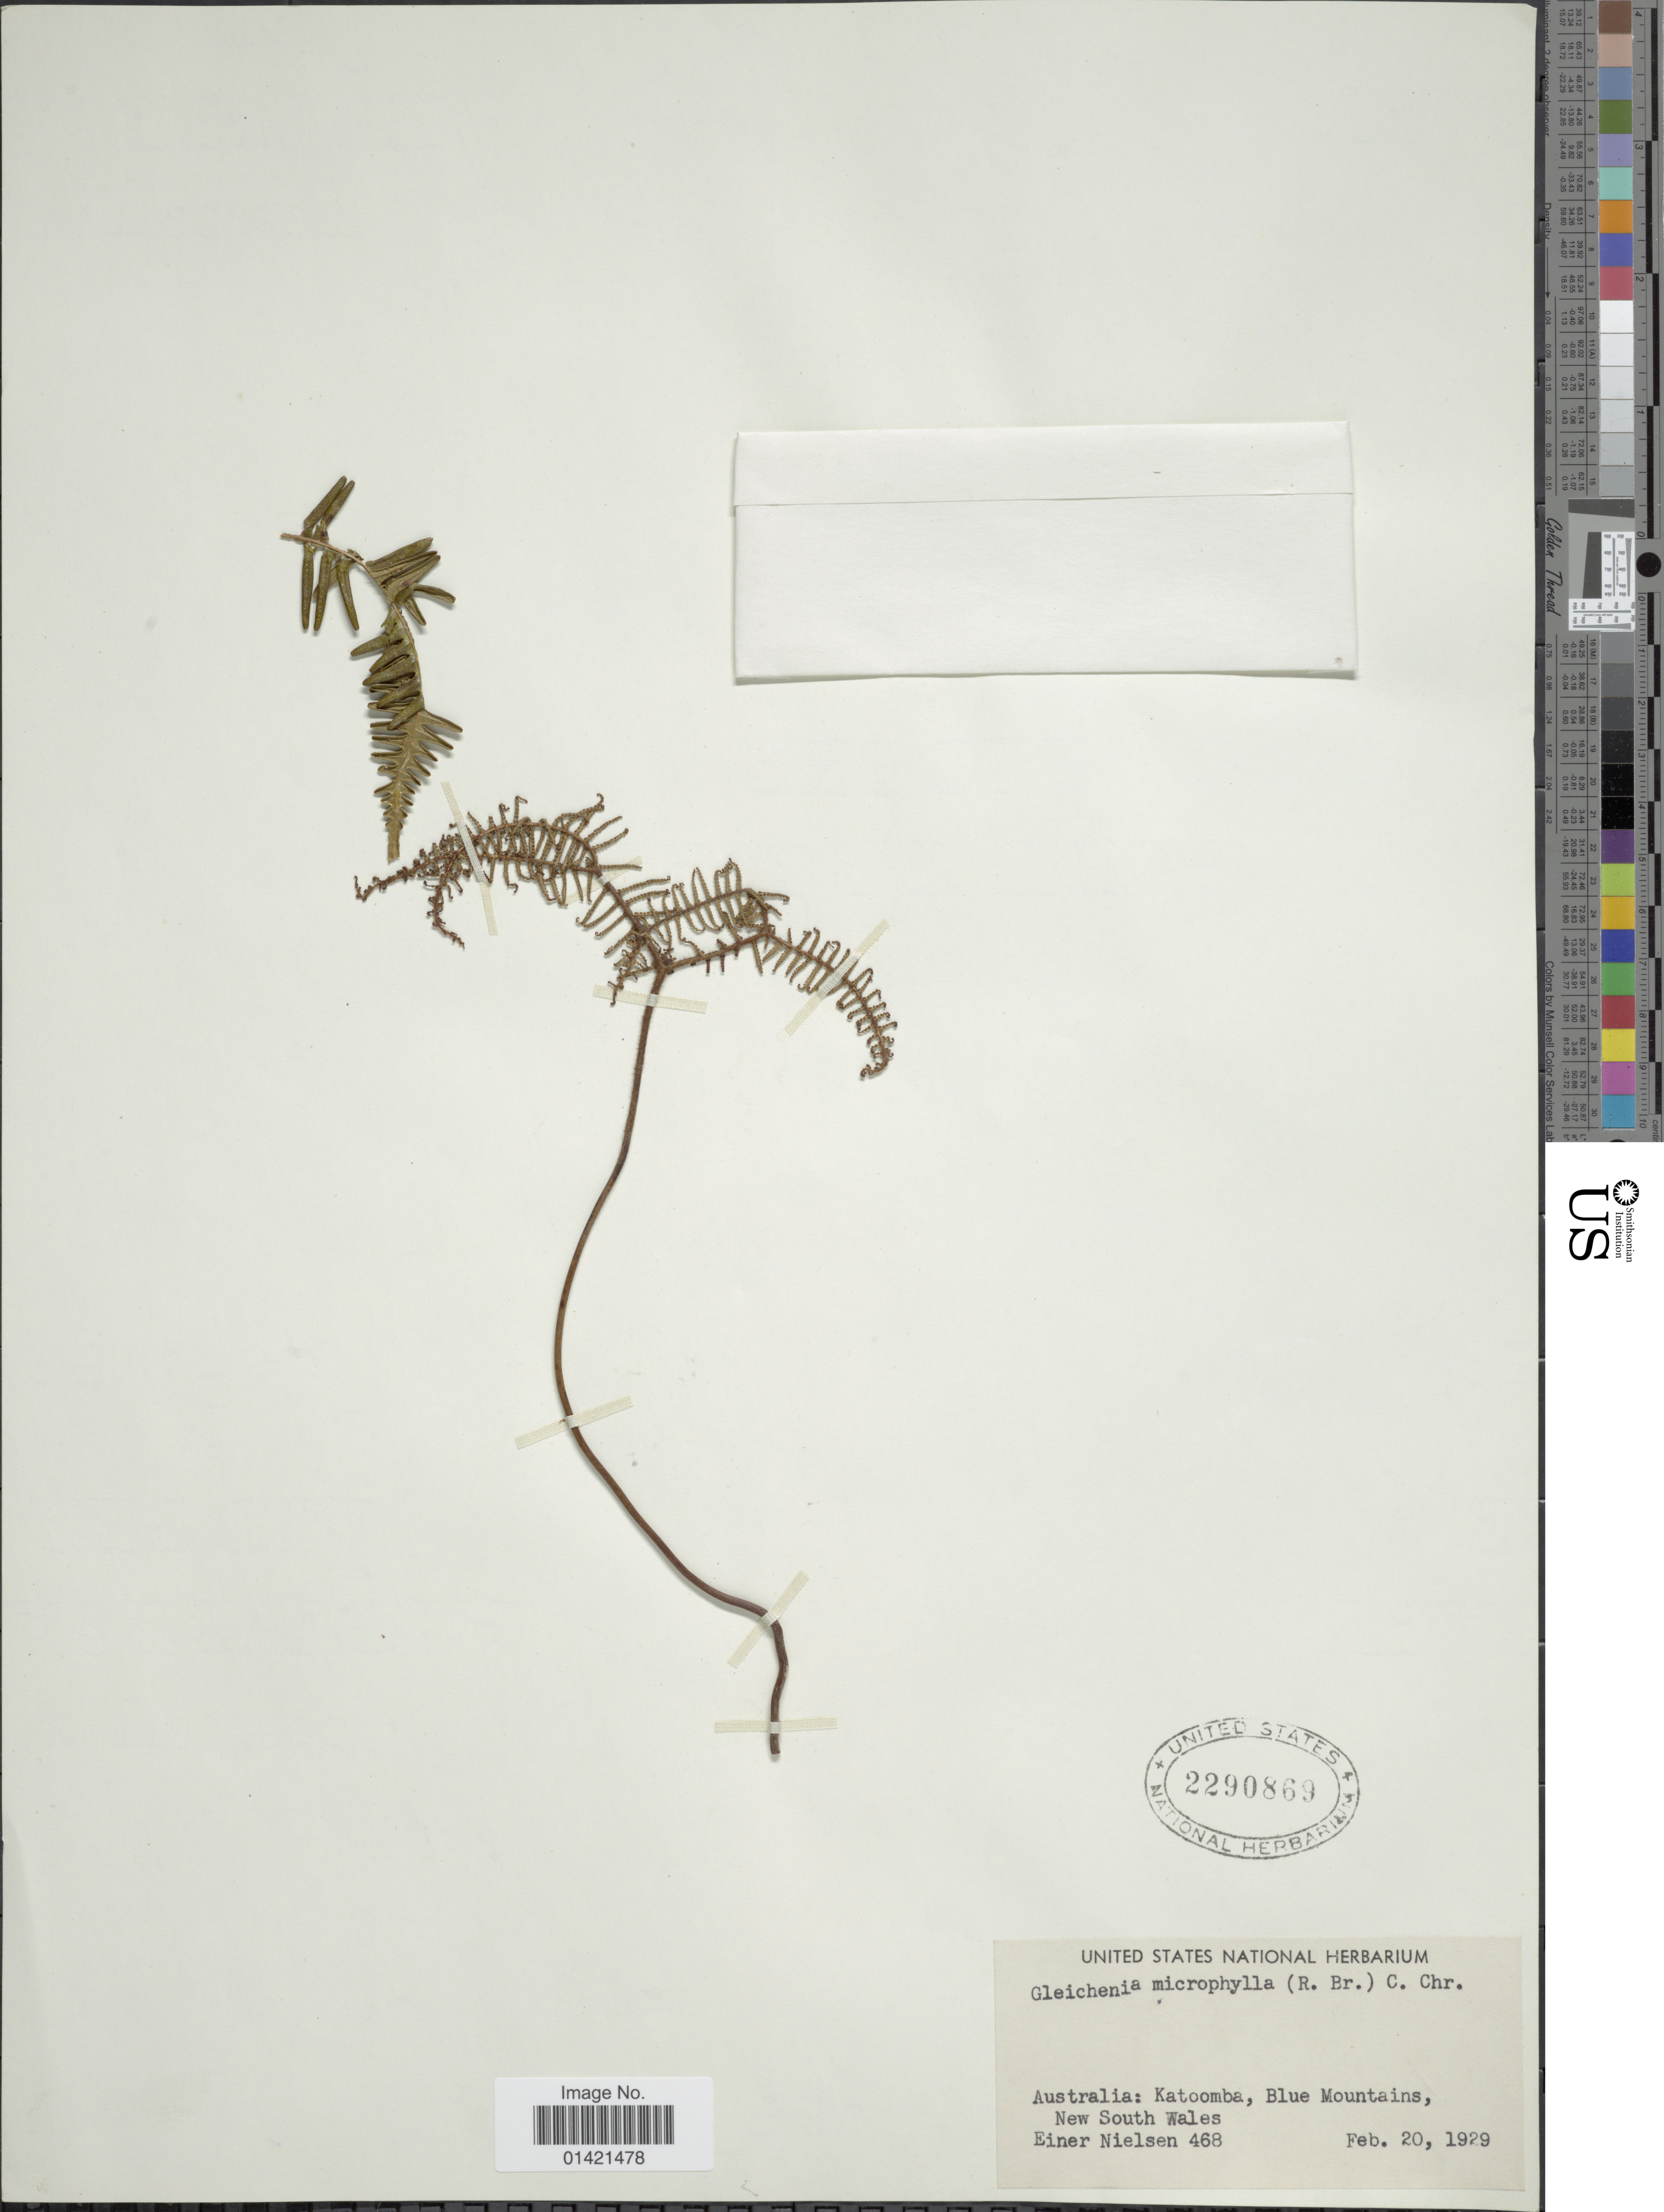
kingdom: Plantae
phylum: Tracheophyta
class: Polypodiopsida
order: Gleicheniales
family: Gleicheniaceae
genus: Gleichenia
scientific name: Gleichenia microphylla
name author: R. Br.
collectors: E. Nielsen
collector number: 468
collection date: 1929-02-20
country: Australia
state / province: New South Wales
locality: Katoomba, Blue Mountains, New South Wales.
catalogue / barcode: US 2290869